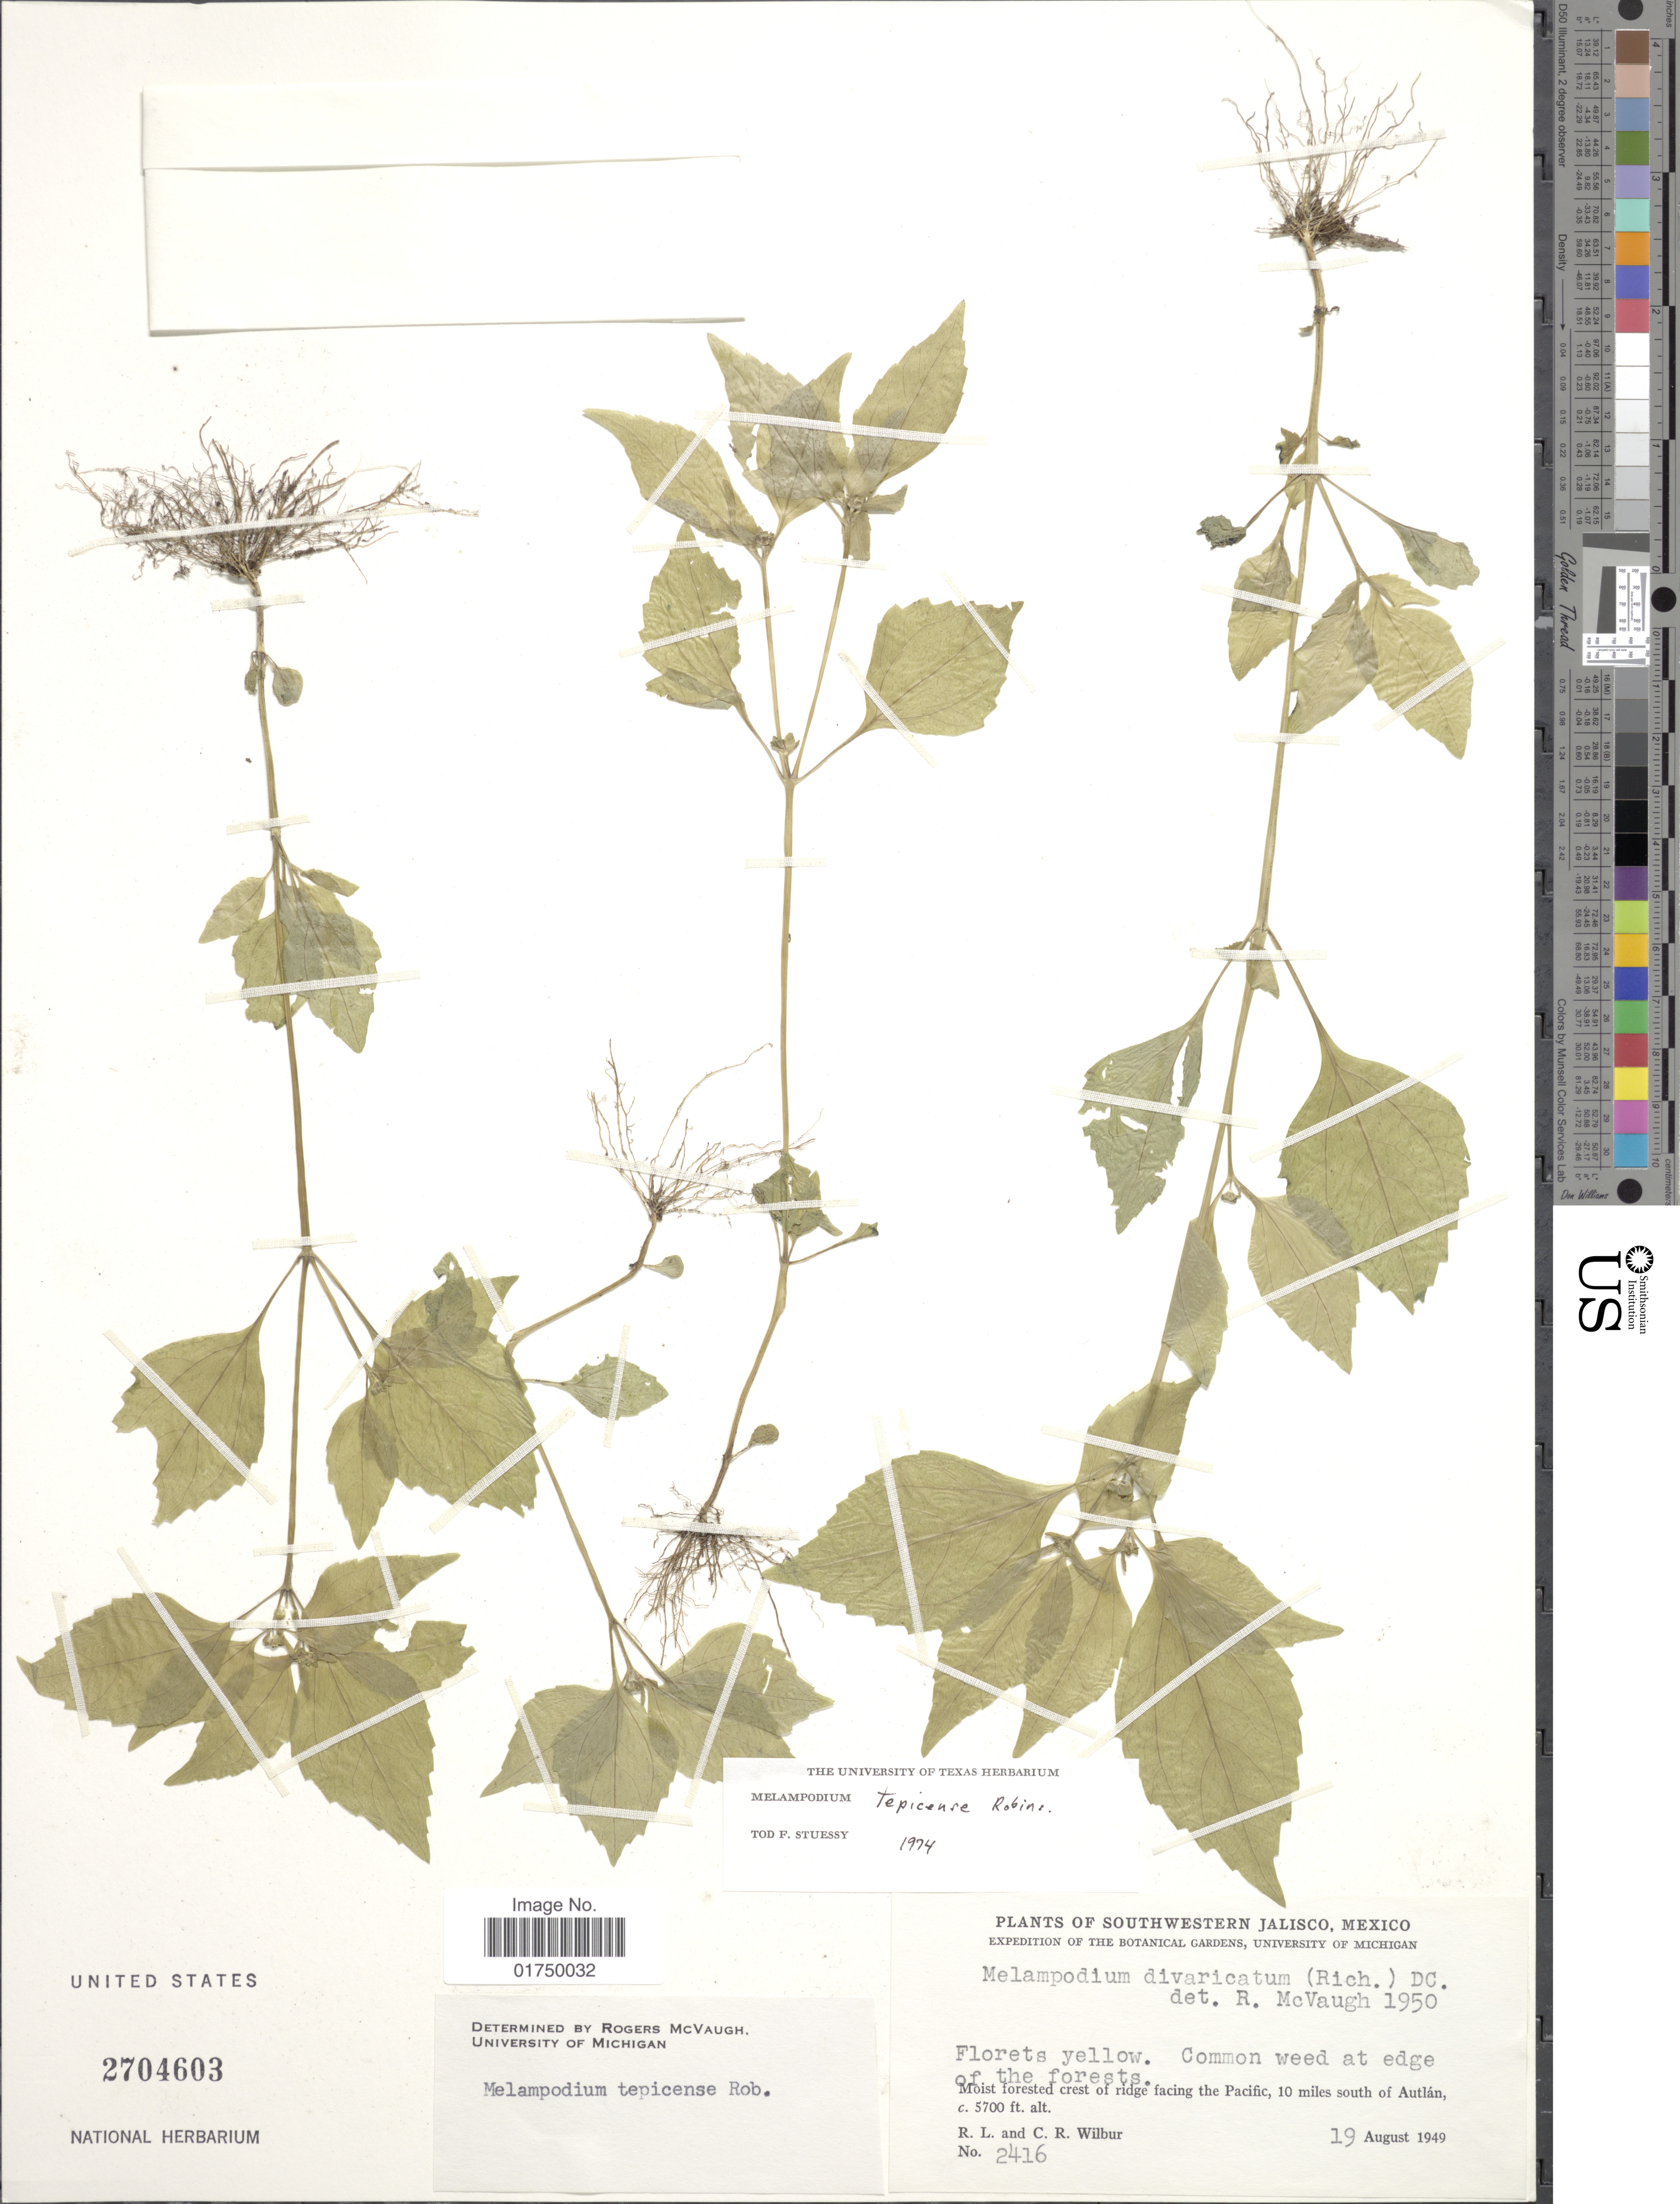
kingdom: Plantae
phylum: Tracheophyta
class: Magnoliopsida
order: Asterales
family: Asteraceae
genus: Melampodium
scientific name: Melampodium tepicense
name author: B.L. Rob.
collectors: R. L. Wilbur & C. Wilbur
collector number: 2416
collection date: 1949-08-19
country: Mexico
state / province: Jalisco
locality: Southwestern Jalisco, Mexico. Moist forested crest of ridge facing the Pacific, 10 miles south of Autlán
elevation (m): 1737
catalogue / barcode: US 2704603